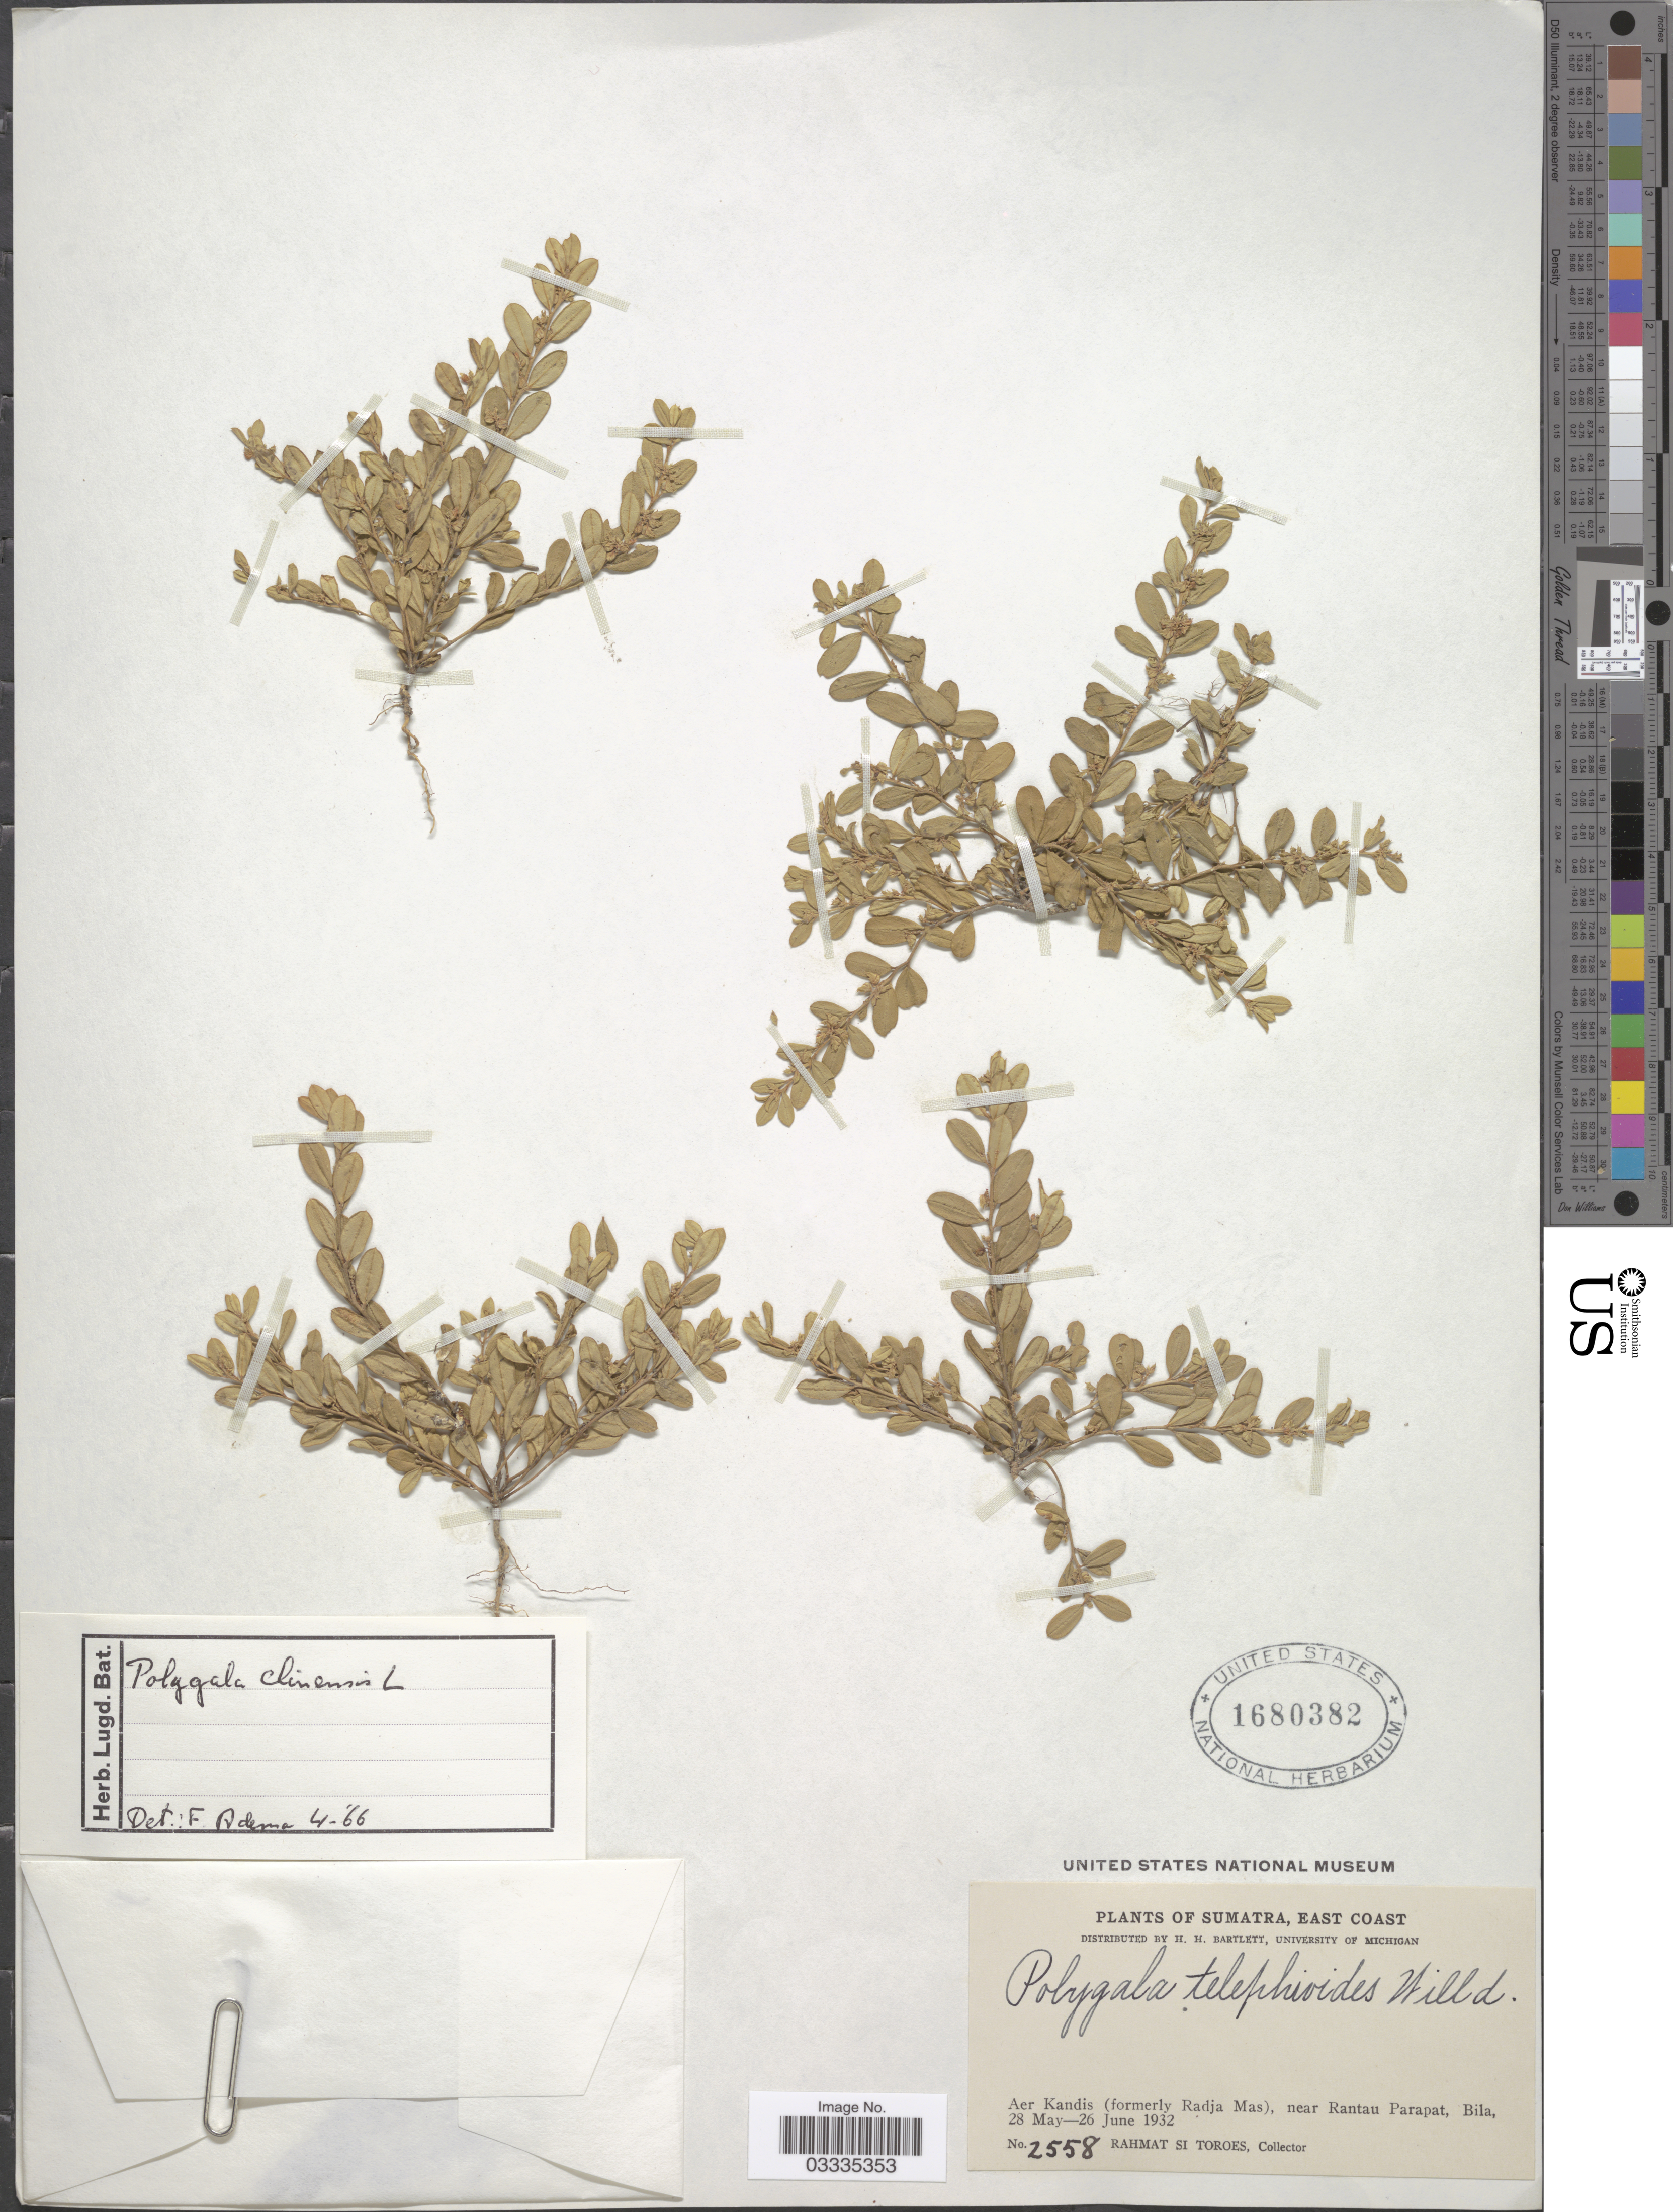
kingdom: Plantae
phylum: Tracheophyta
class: Magnoliopsida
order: Fabales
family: Polygalaceae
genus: Polygala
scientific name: Polygala chinensis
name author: L.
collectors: Rahmat Si Boeea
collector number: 2558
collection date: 1932-05-28/1932-06-26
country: Indonesia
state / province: Sumatra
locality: East Coast. Aer Kandis (formerly Radja Mas), near Rantau Parapat, Bila.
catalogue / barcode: US 1680382